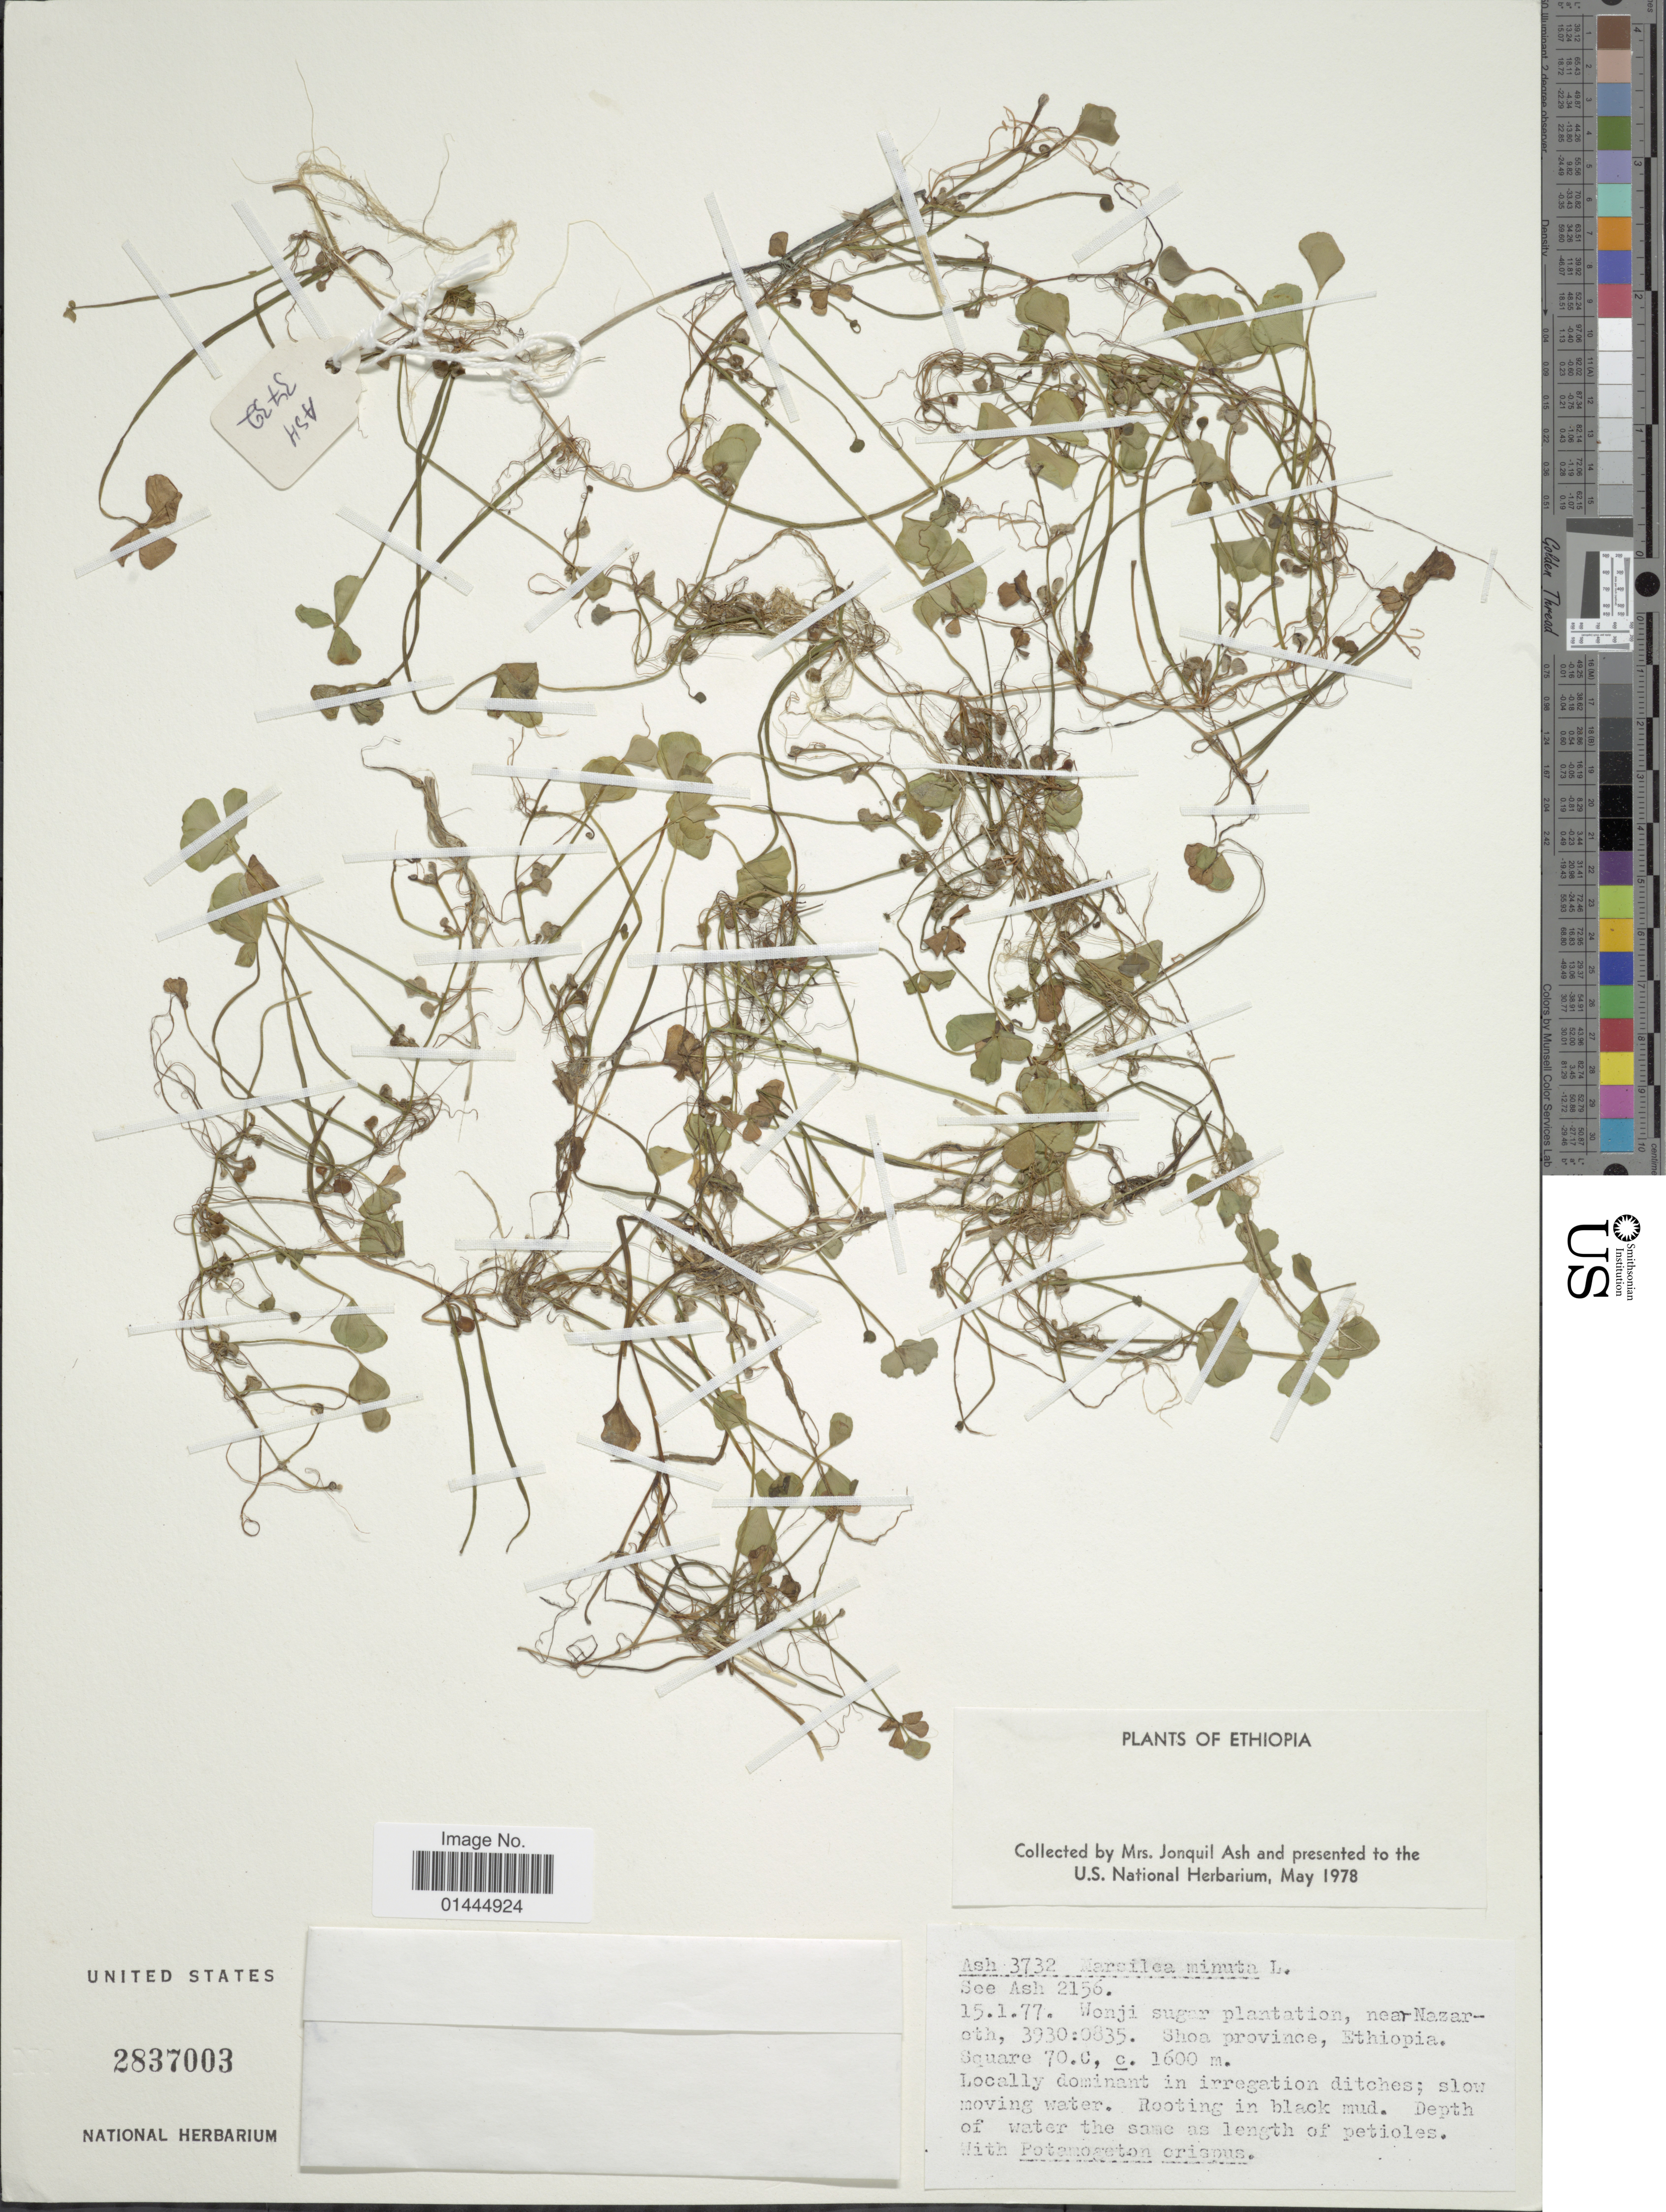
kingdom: Plantae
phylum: Tracheophyta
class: Polypodiopsida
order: Salviniales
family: Marsileaceae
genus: Marsilea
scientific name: Marsilea minuta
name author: L.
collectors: J. Ash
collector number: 3732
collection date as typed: Transcribed d/m/y: 15/1/77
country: Ethiopia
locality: Wonji sugar plantation, near Nazareth, 3930:0835, Shoa province, Square 70.C.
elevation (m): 1600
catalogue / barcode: US 2837003